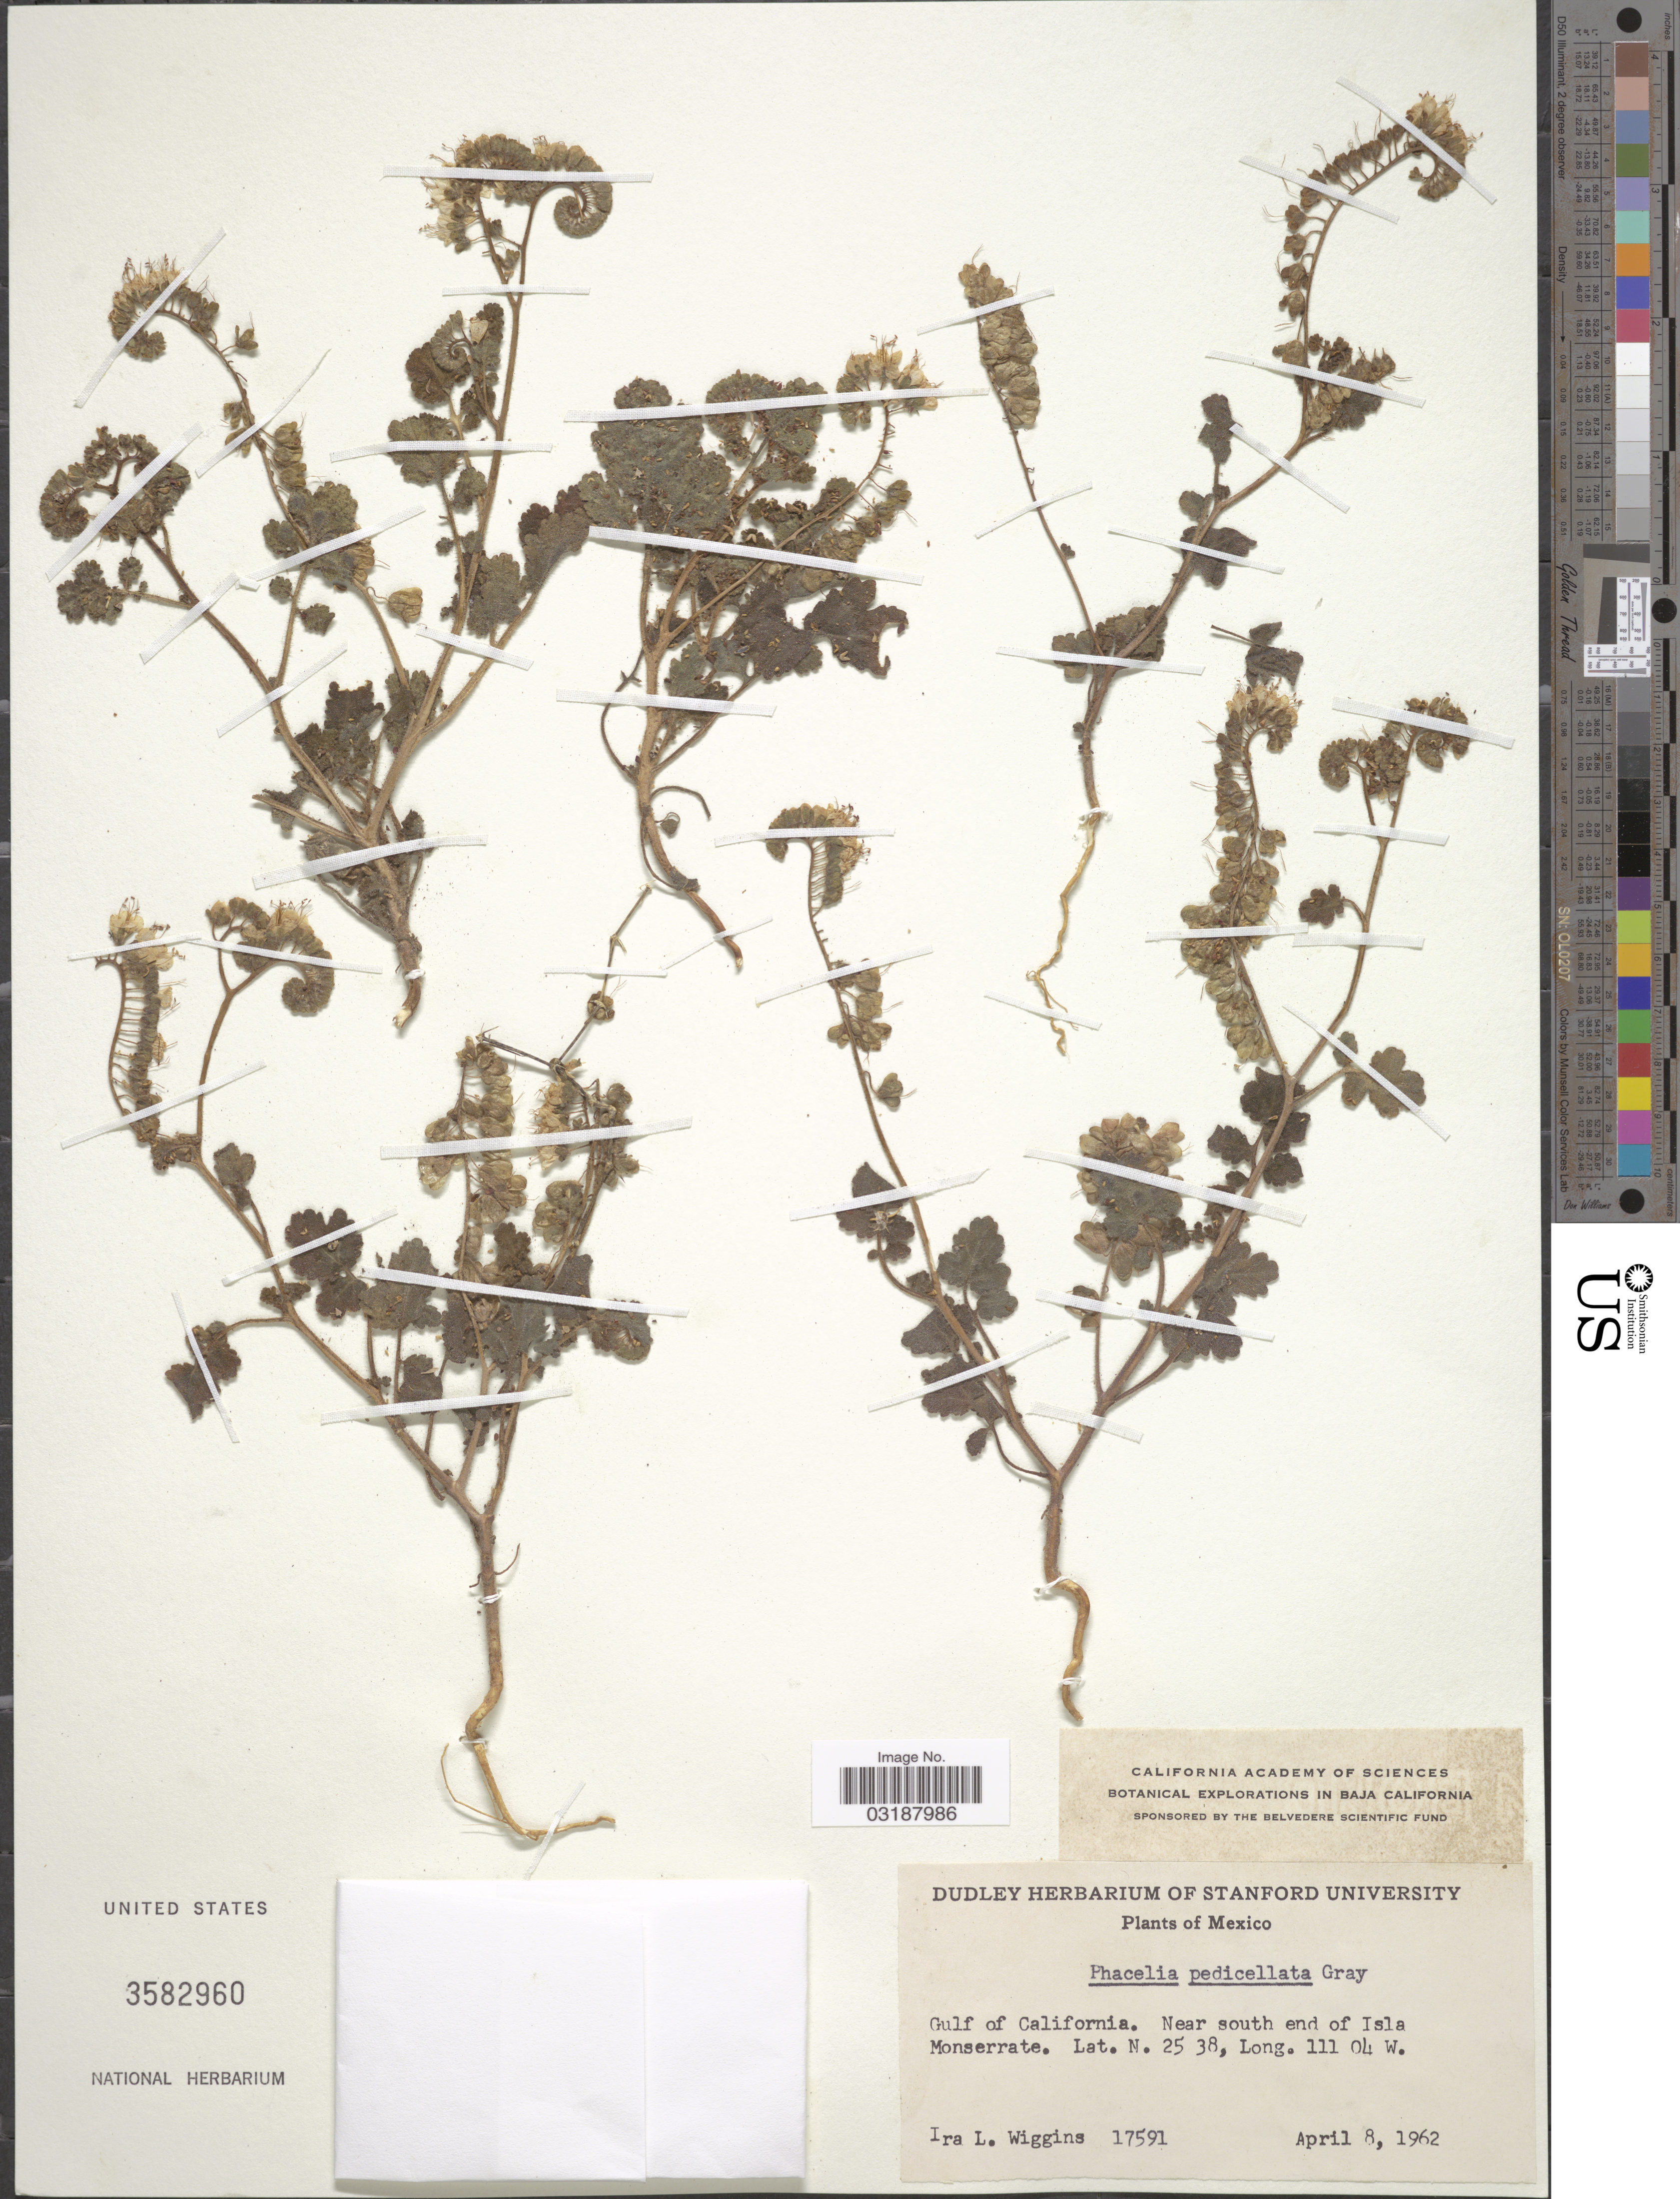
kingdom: Plantae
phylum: Tracheophyta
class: Magnoliopsida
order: Boraginales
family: Hydrophyllaceae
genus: Phacelia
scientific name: Phacelia pedicellata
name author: A. Gray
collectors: I. L. Wiggins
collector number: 17591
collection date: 1962-04-08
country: Mexico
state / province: Baja California Sur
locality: Gulf of California. Near south end of Isla Monserrate.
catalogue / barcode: US 3582960